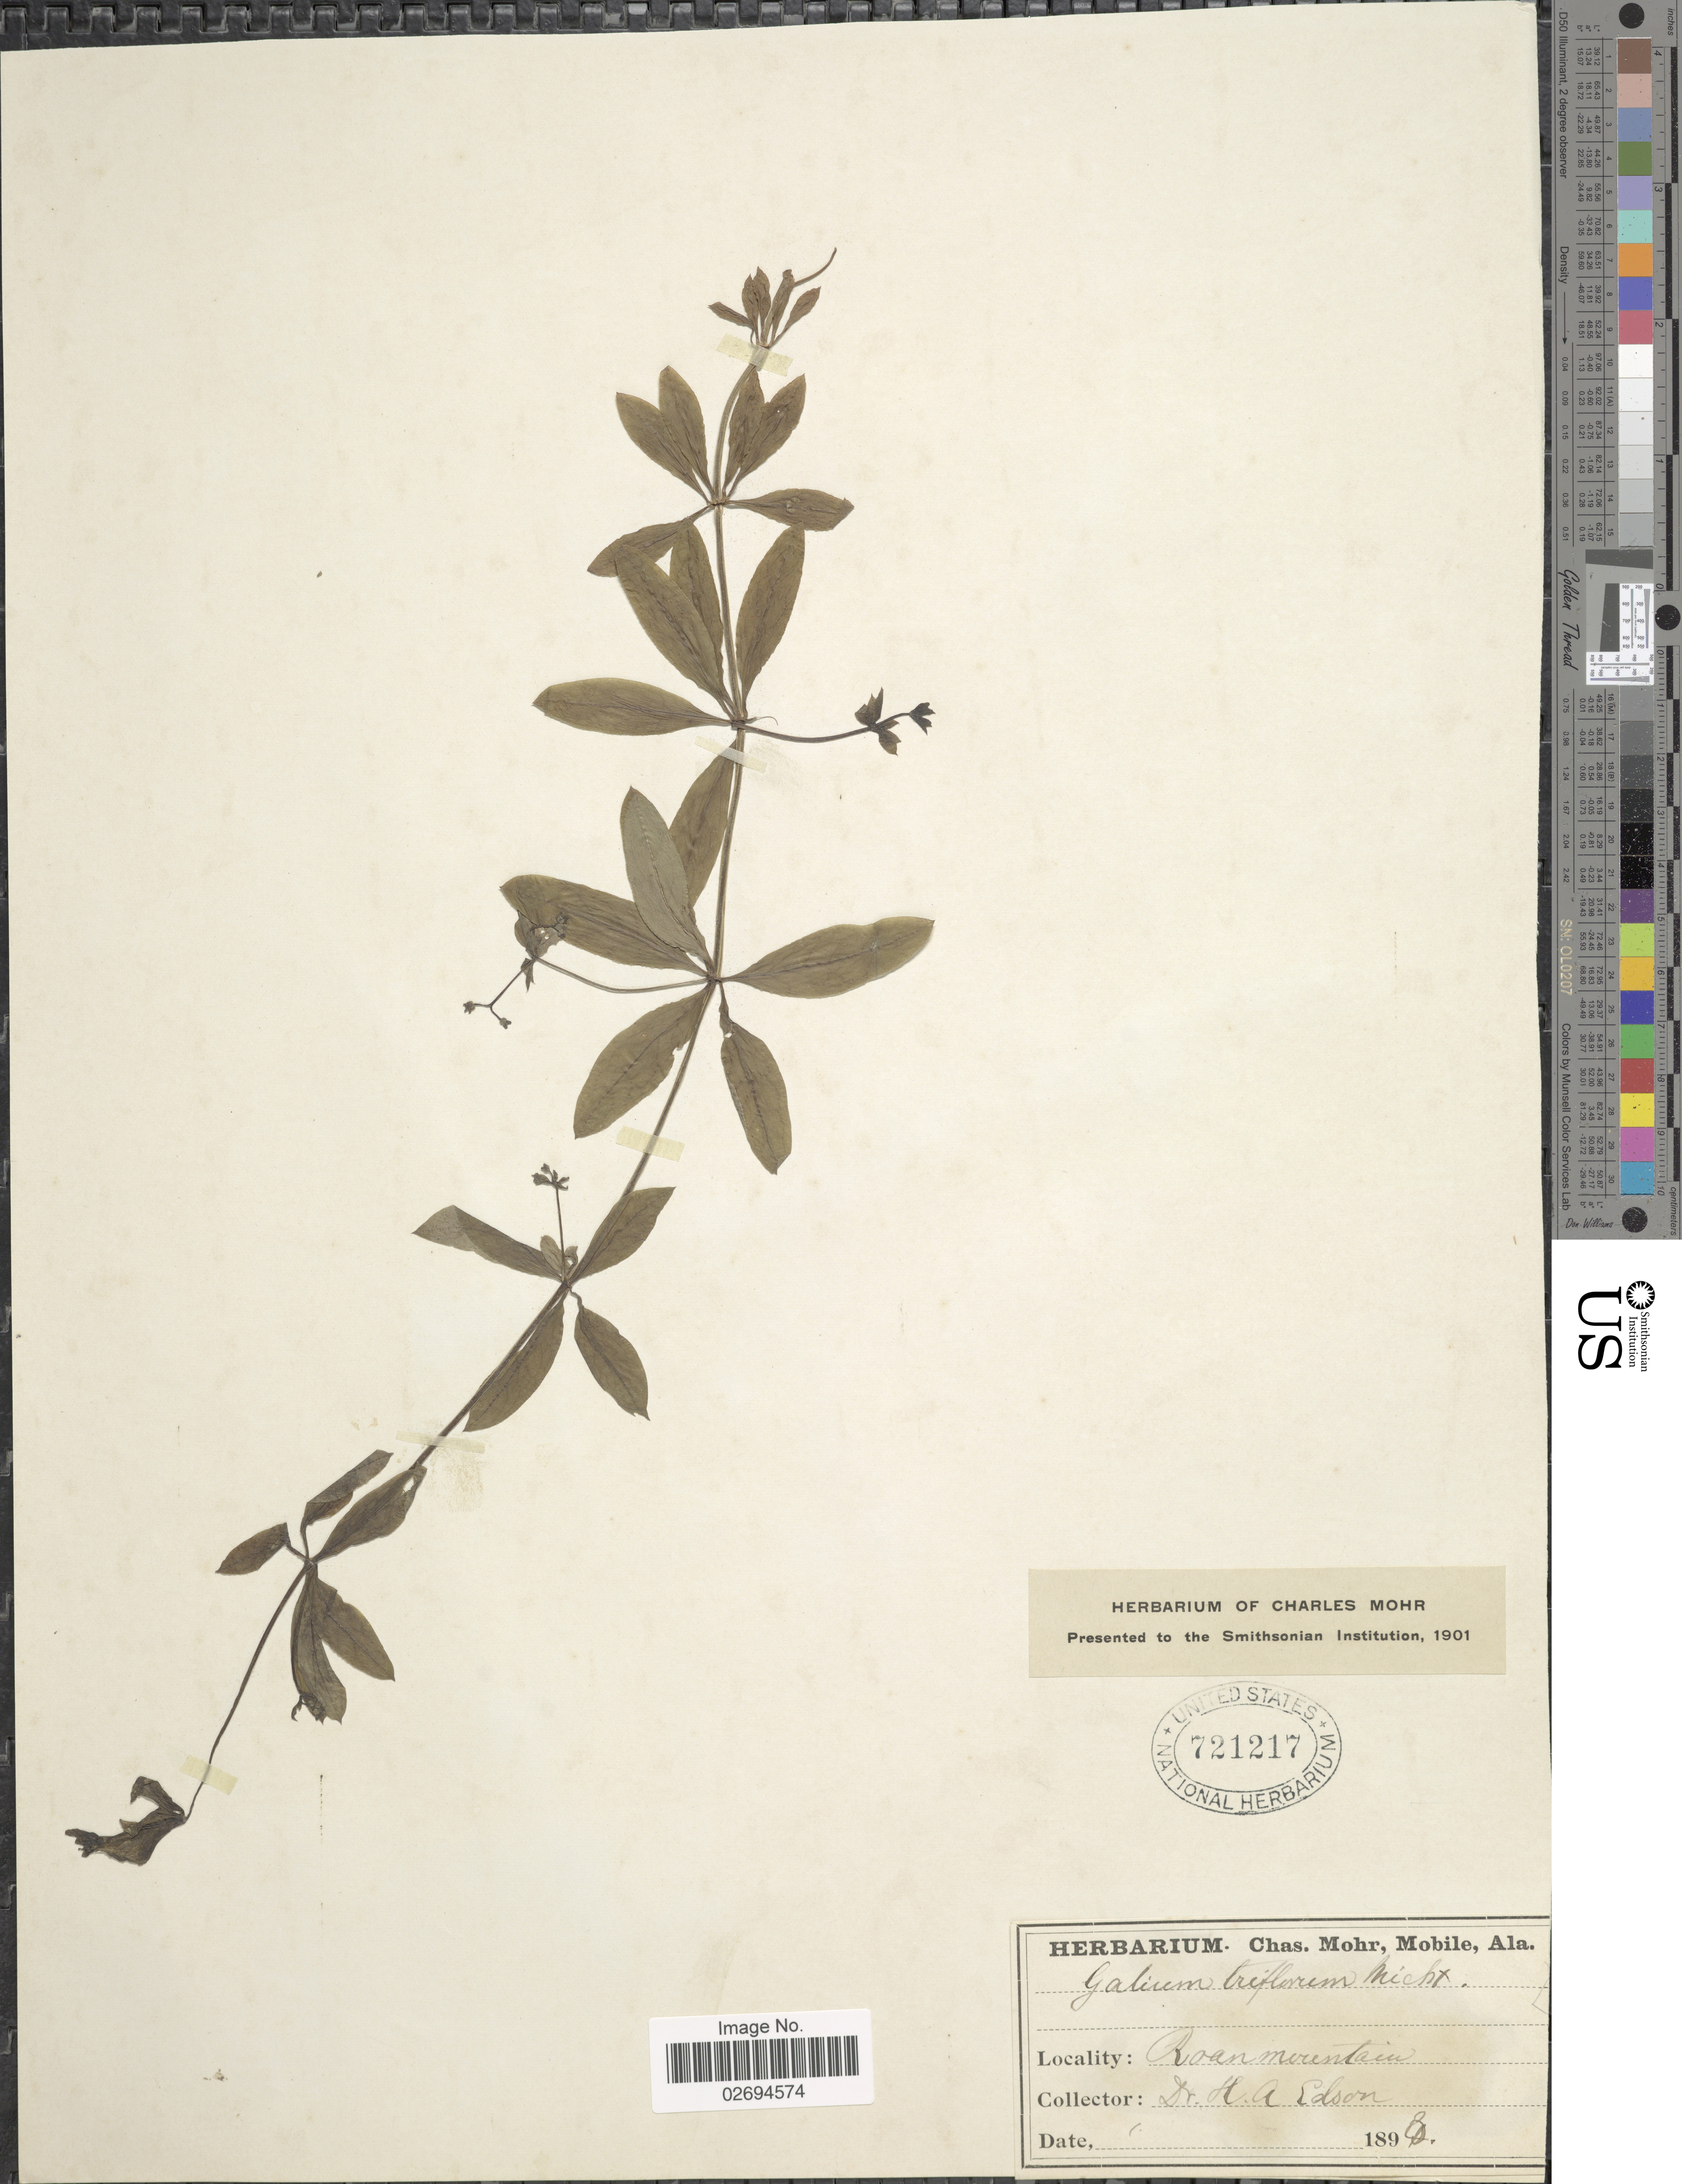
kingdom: Plantae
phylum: Tracheophyta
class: Magnoliopsida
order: Gentianales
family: Rubiaceae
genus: Galium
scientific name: Galium triflorum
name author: Michx.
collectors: H. Edson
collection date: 1890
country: United States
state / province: Tennessee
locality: Roan Mountain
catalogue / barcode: US 721217